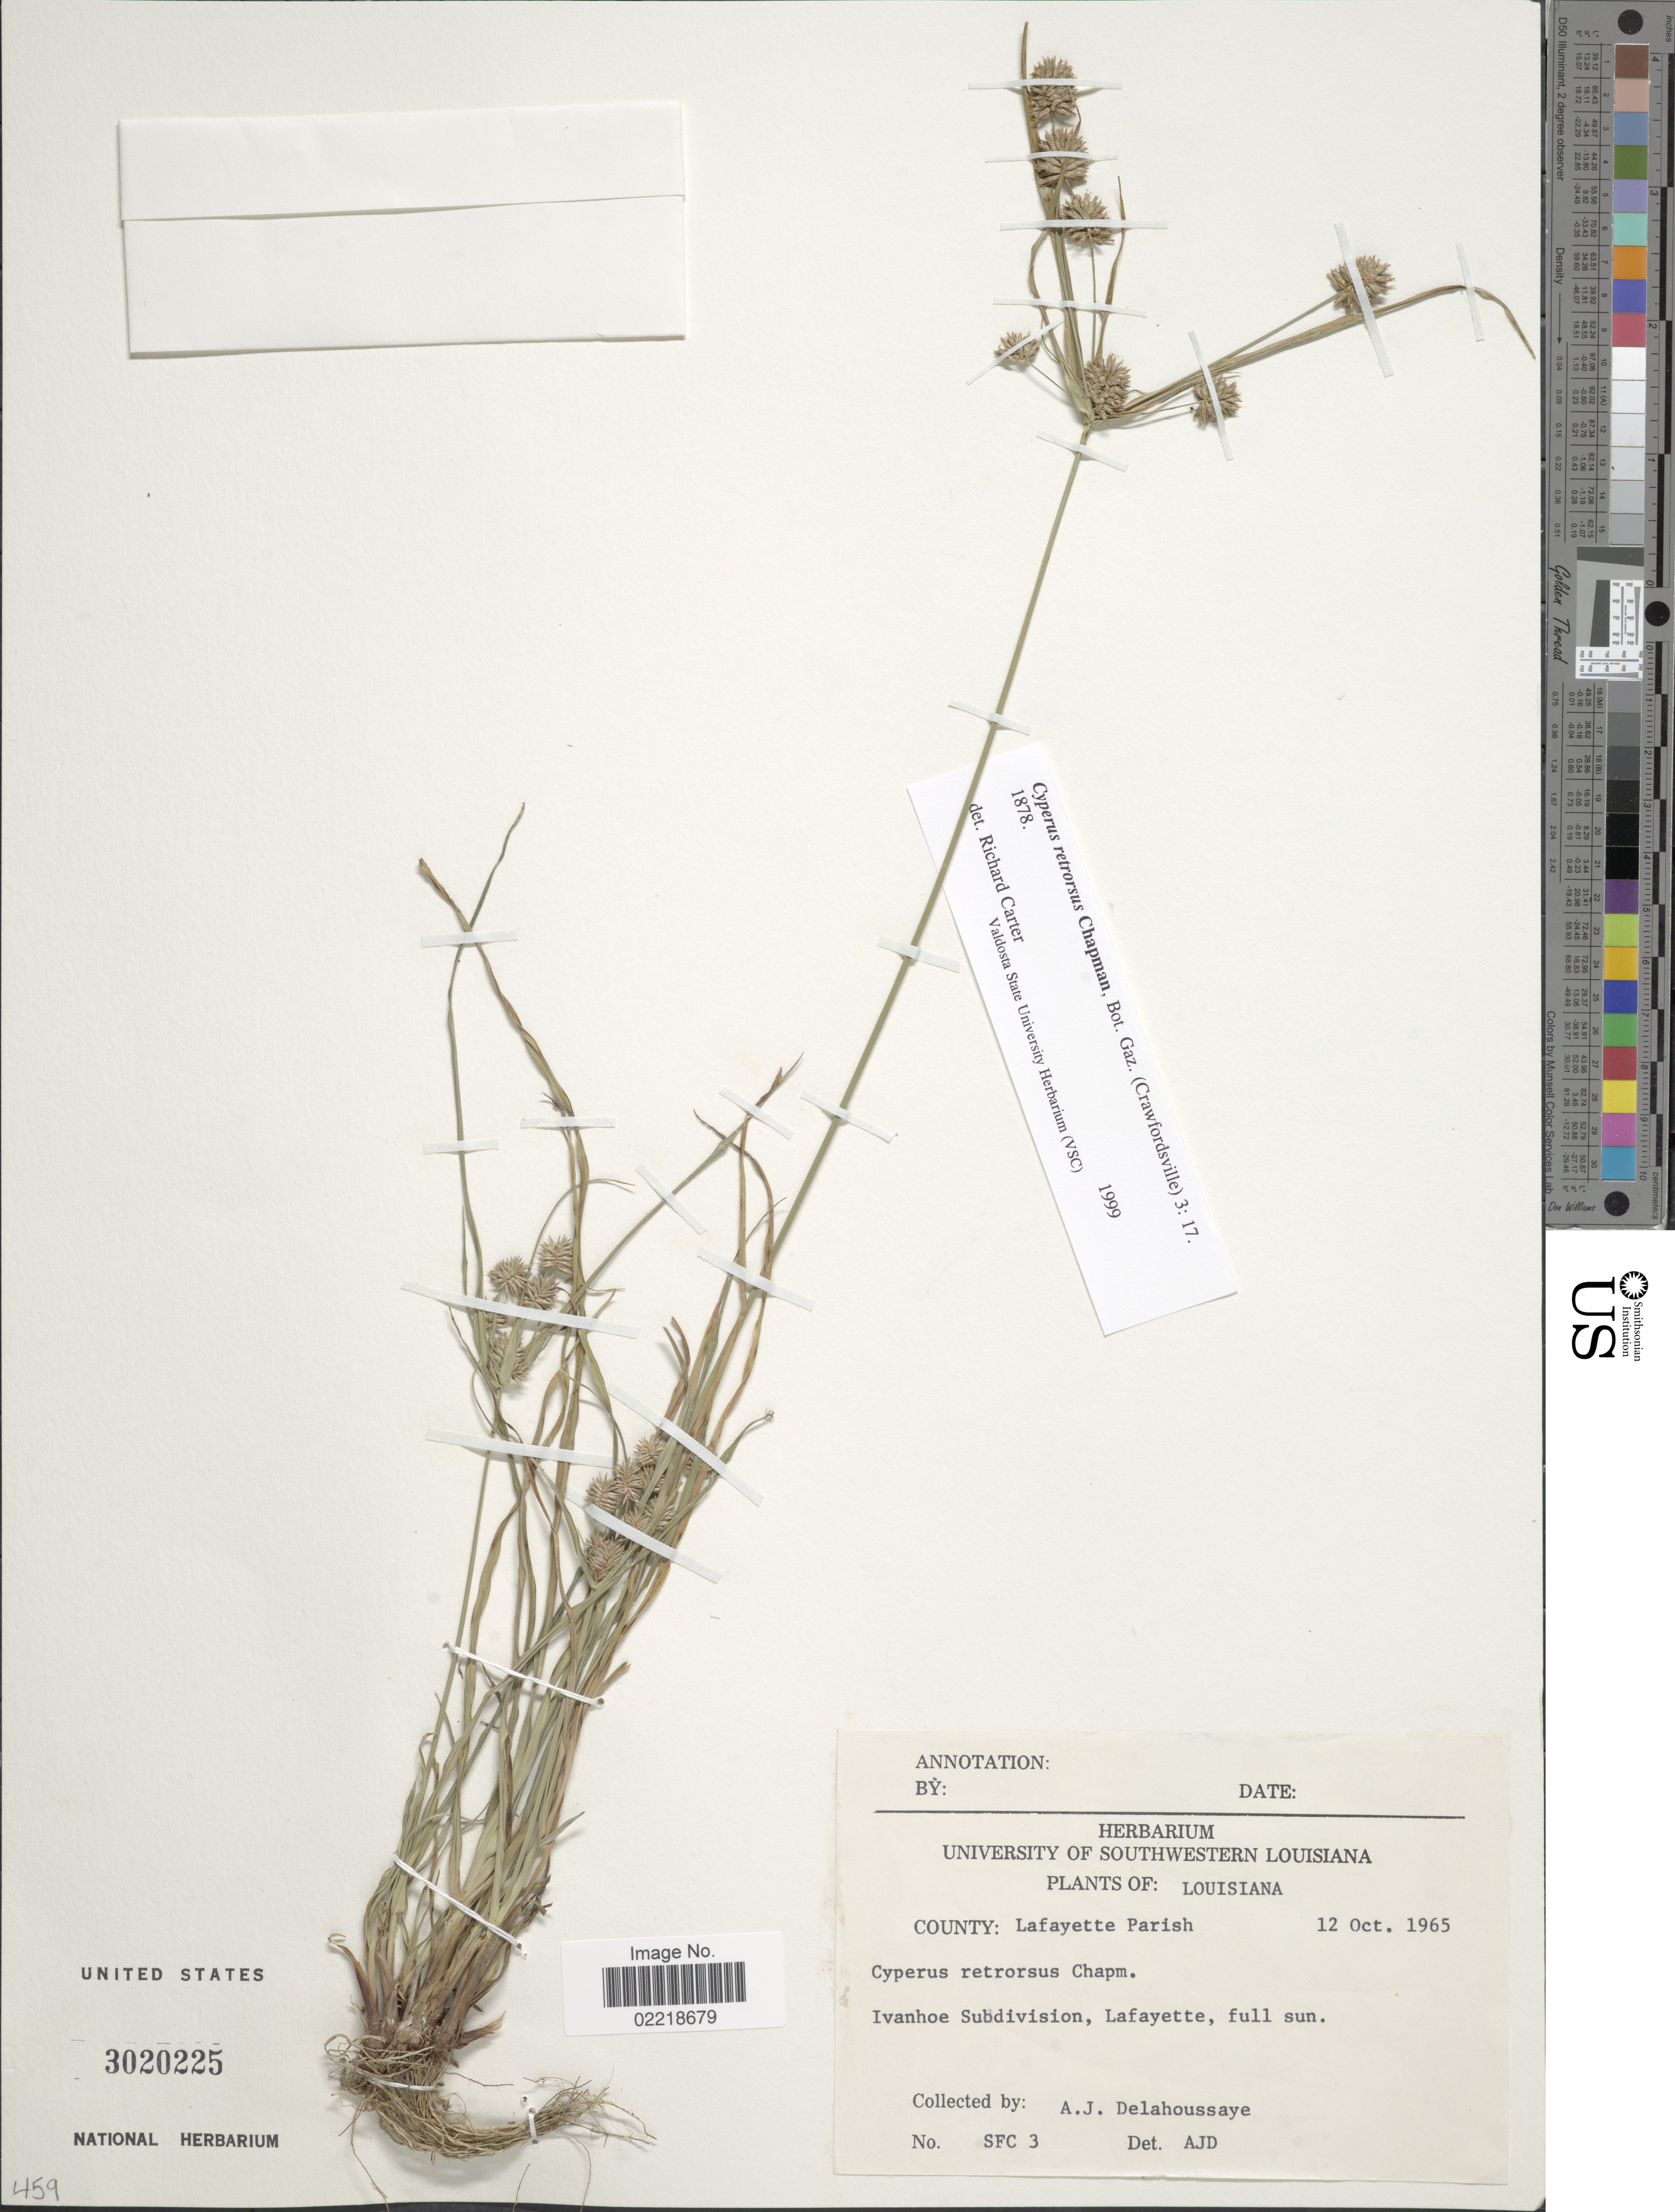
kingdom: Plantae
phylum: Tracheophyta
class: Liliopsida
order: Poales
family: Cyperaceae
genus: Cyperus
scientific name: Cyperus retrorsus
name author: Chapm.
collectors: A. Delahoussaye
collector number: SFC 3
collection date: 1965-10-12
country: United States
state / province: Louisiana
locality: County: Lafayette Parish. Ivanhoe Subdivision, Lafayette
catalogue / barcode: US 3020225